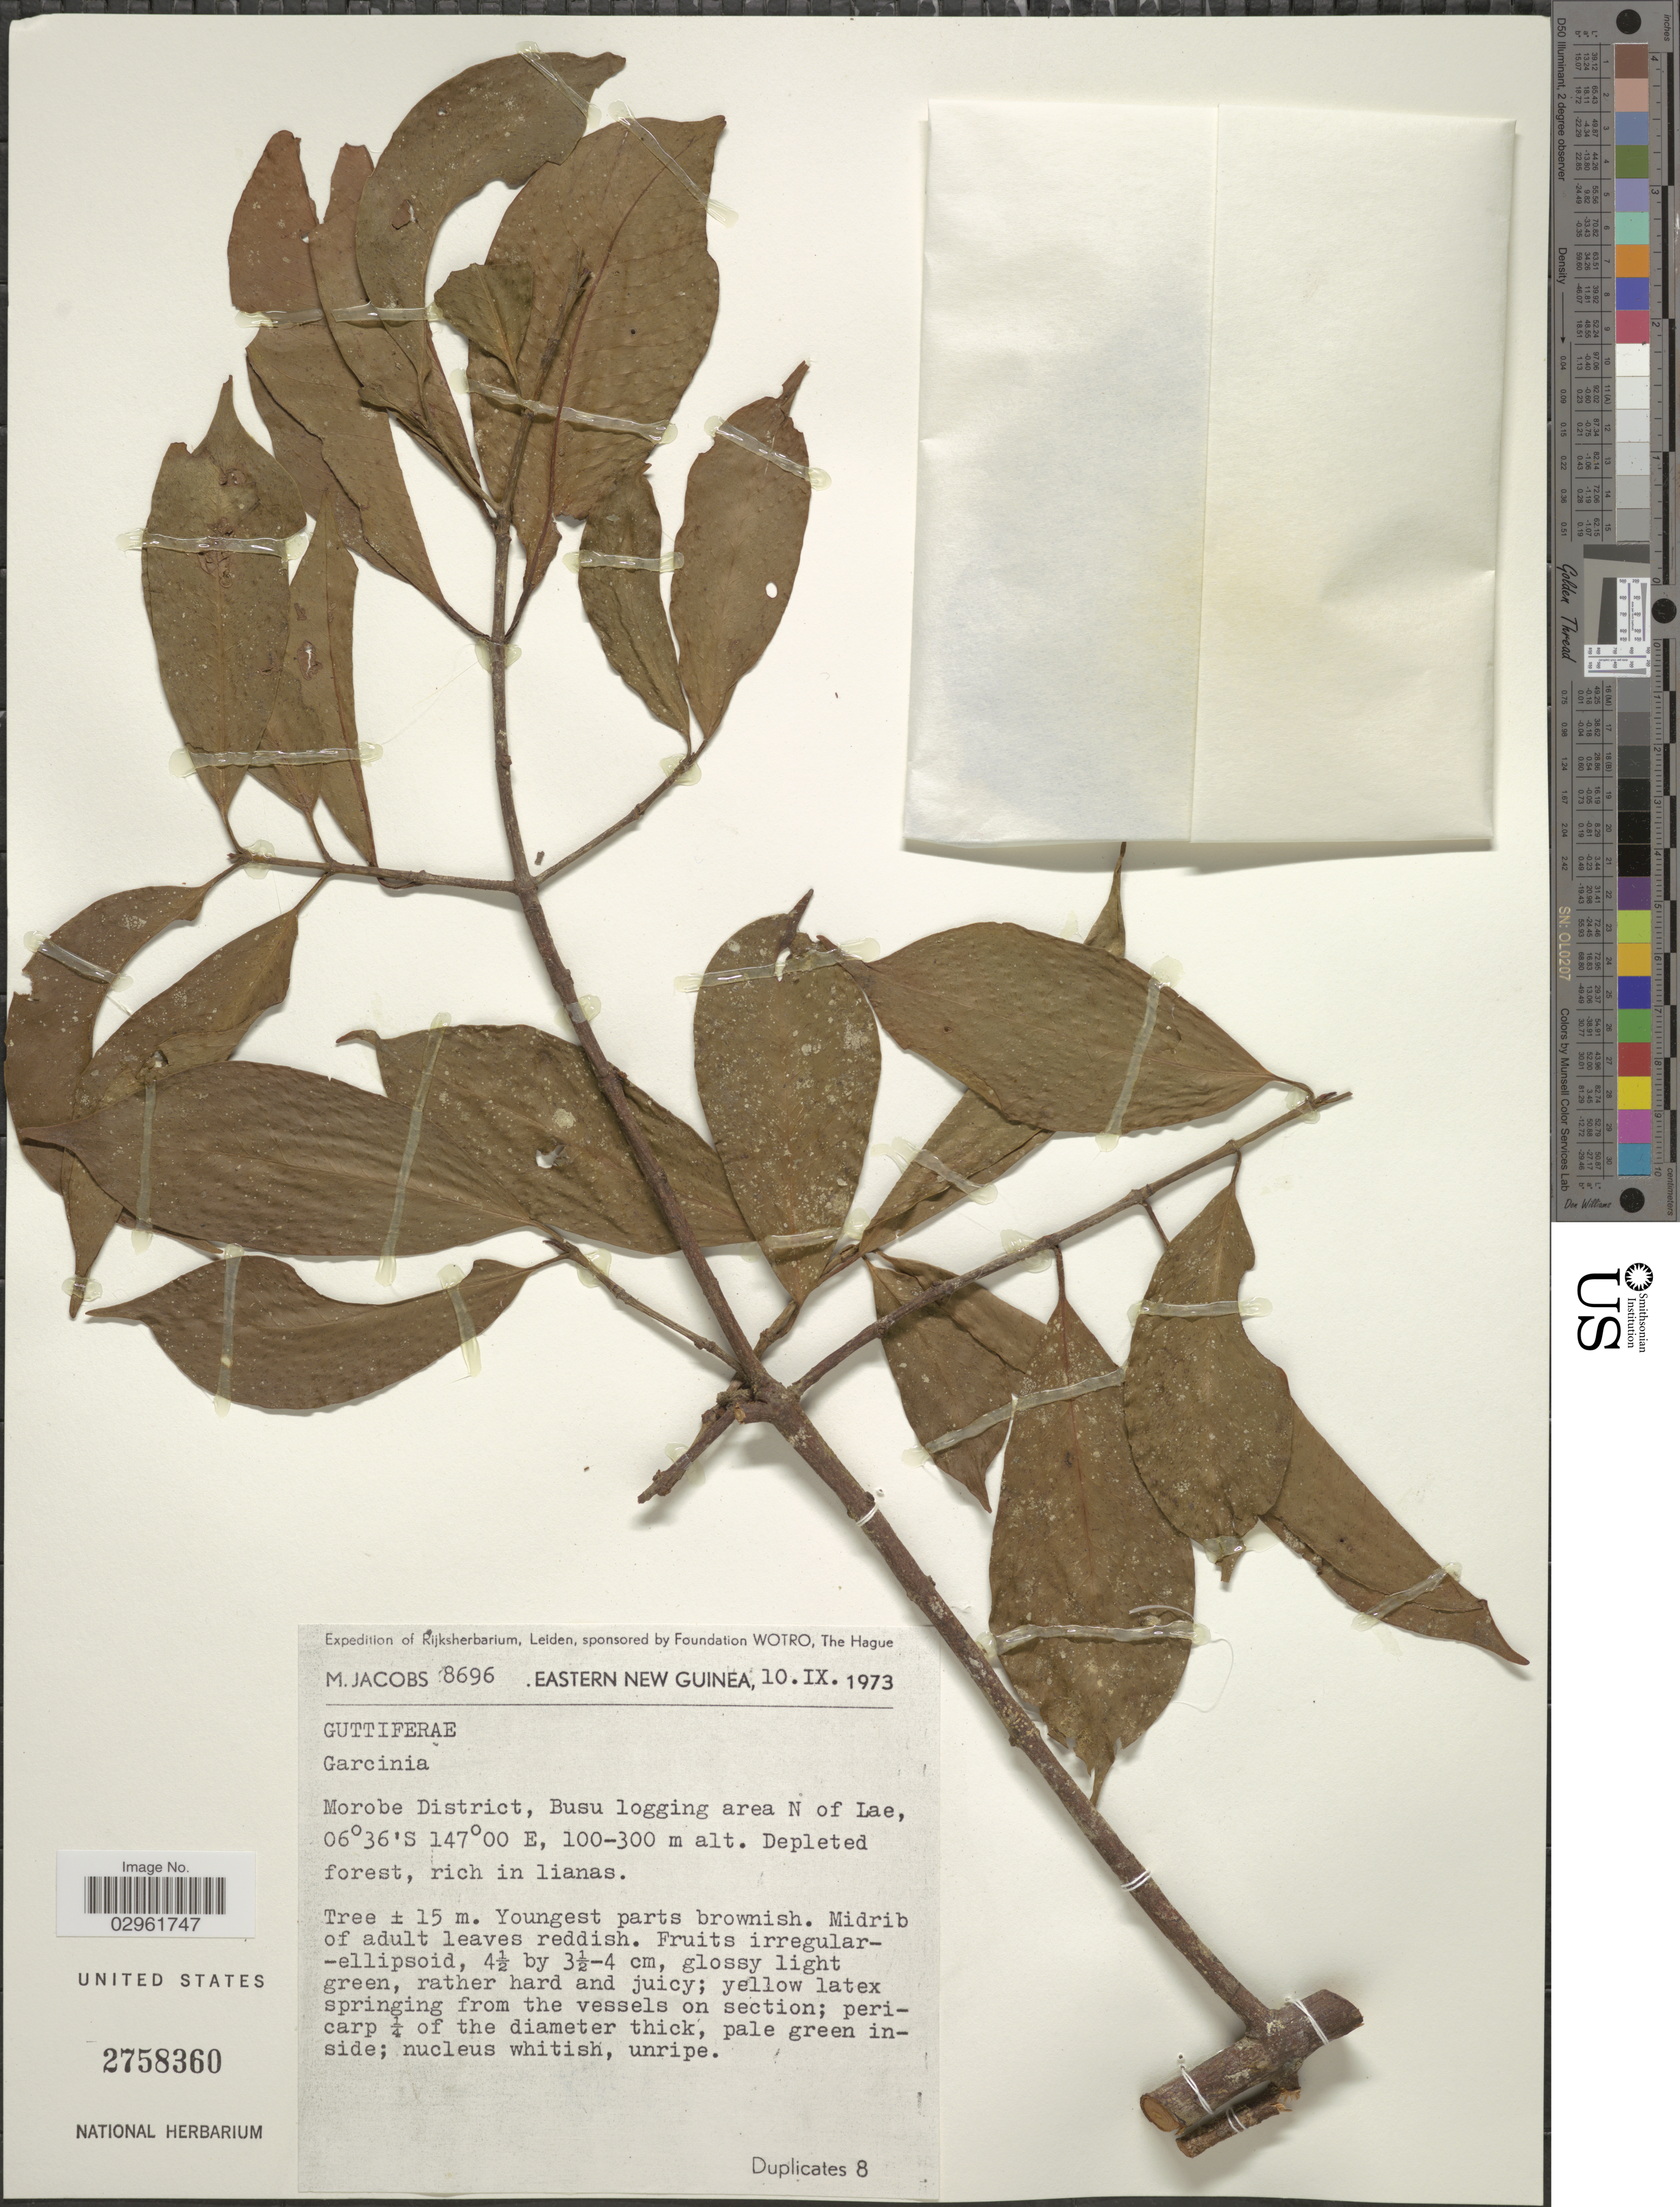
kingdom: Plantae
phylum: Tracheophyta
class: Magnoliopsida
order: Malpighiales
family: Clusiaceae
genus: Garcinia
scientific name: Garcinia sp.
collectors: M. Jacobs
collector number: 8696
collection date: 1973-09-10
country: Papua New Guinea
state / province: Morobe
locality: Eastern New Guinea. Morobe District, Busu logging area N of Lae.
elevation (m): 100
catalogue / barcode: US 2758360